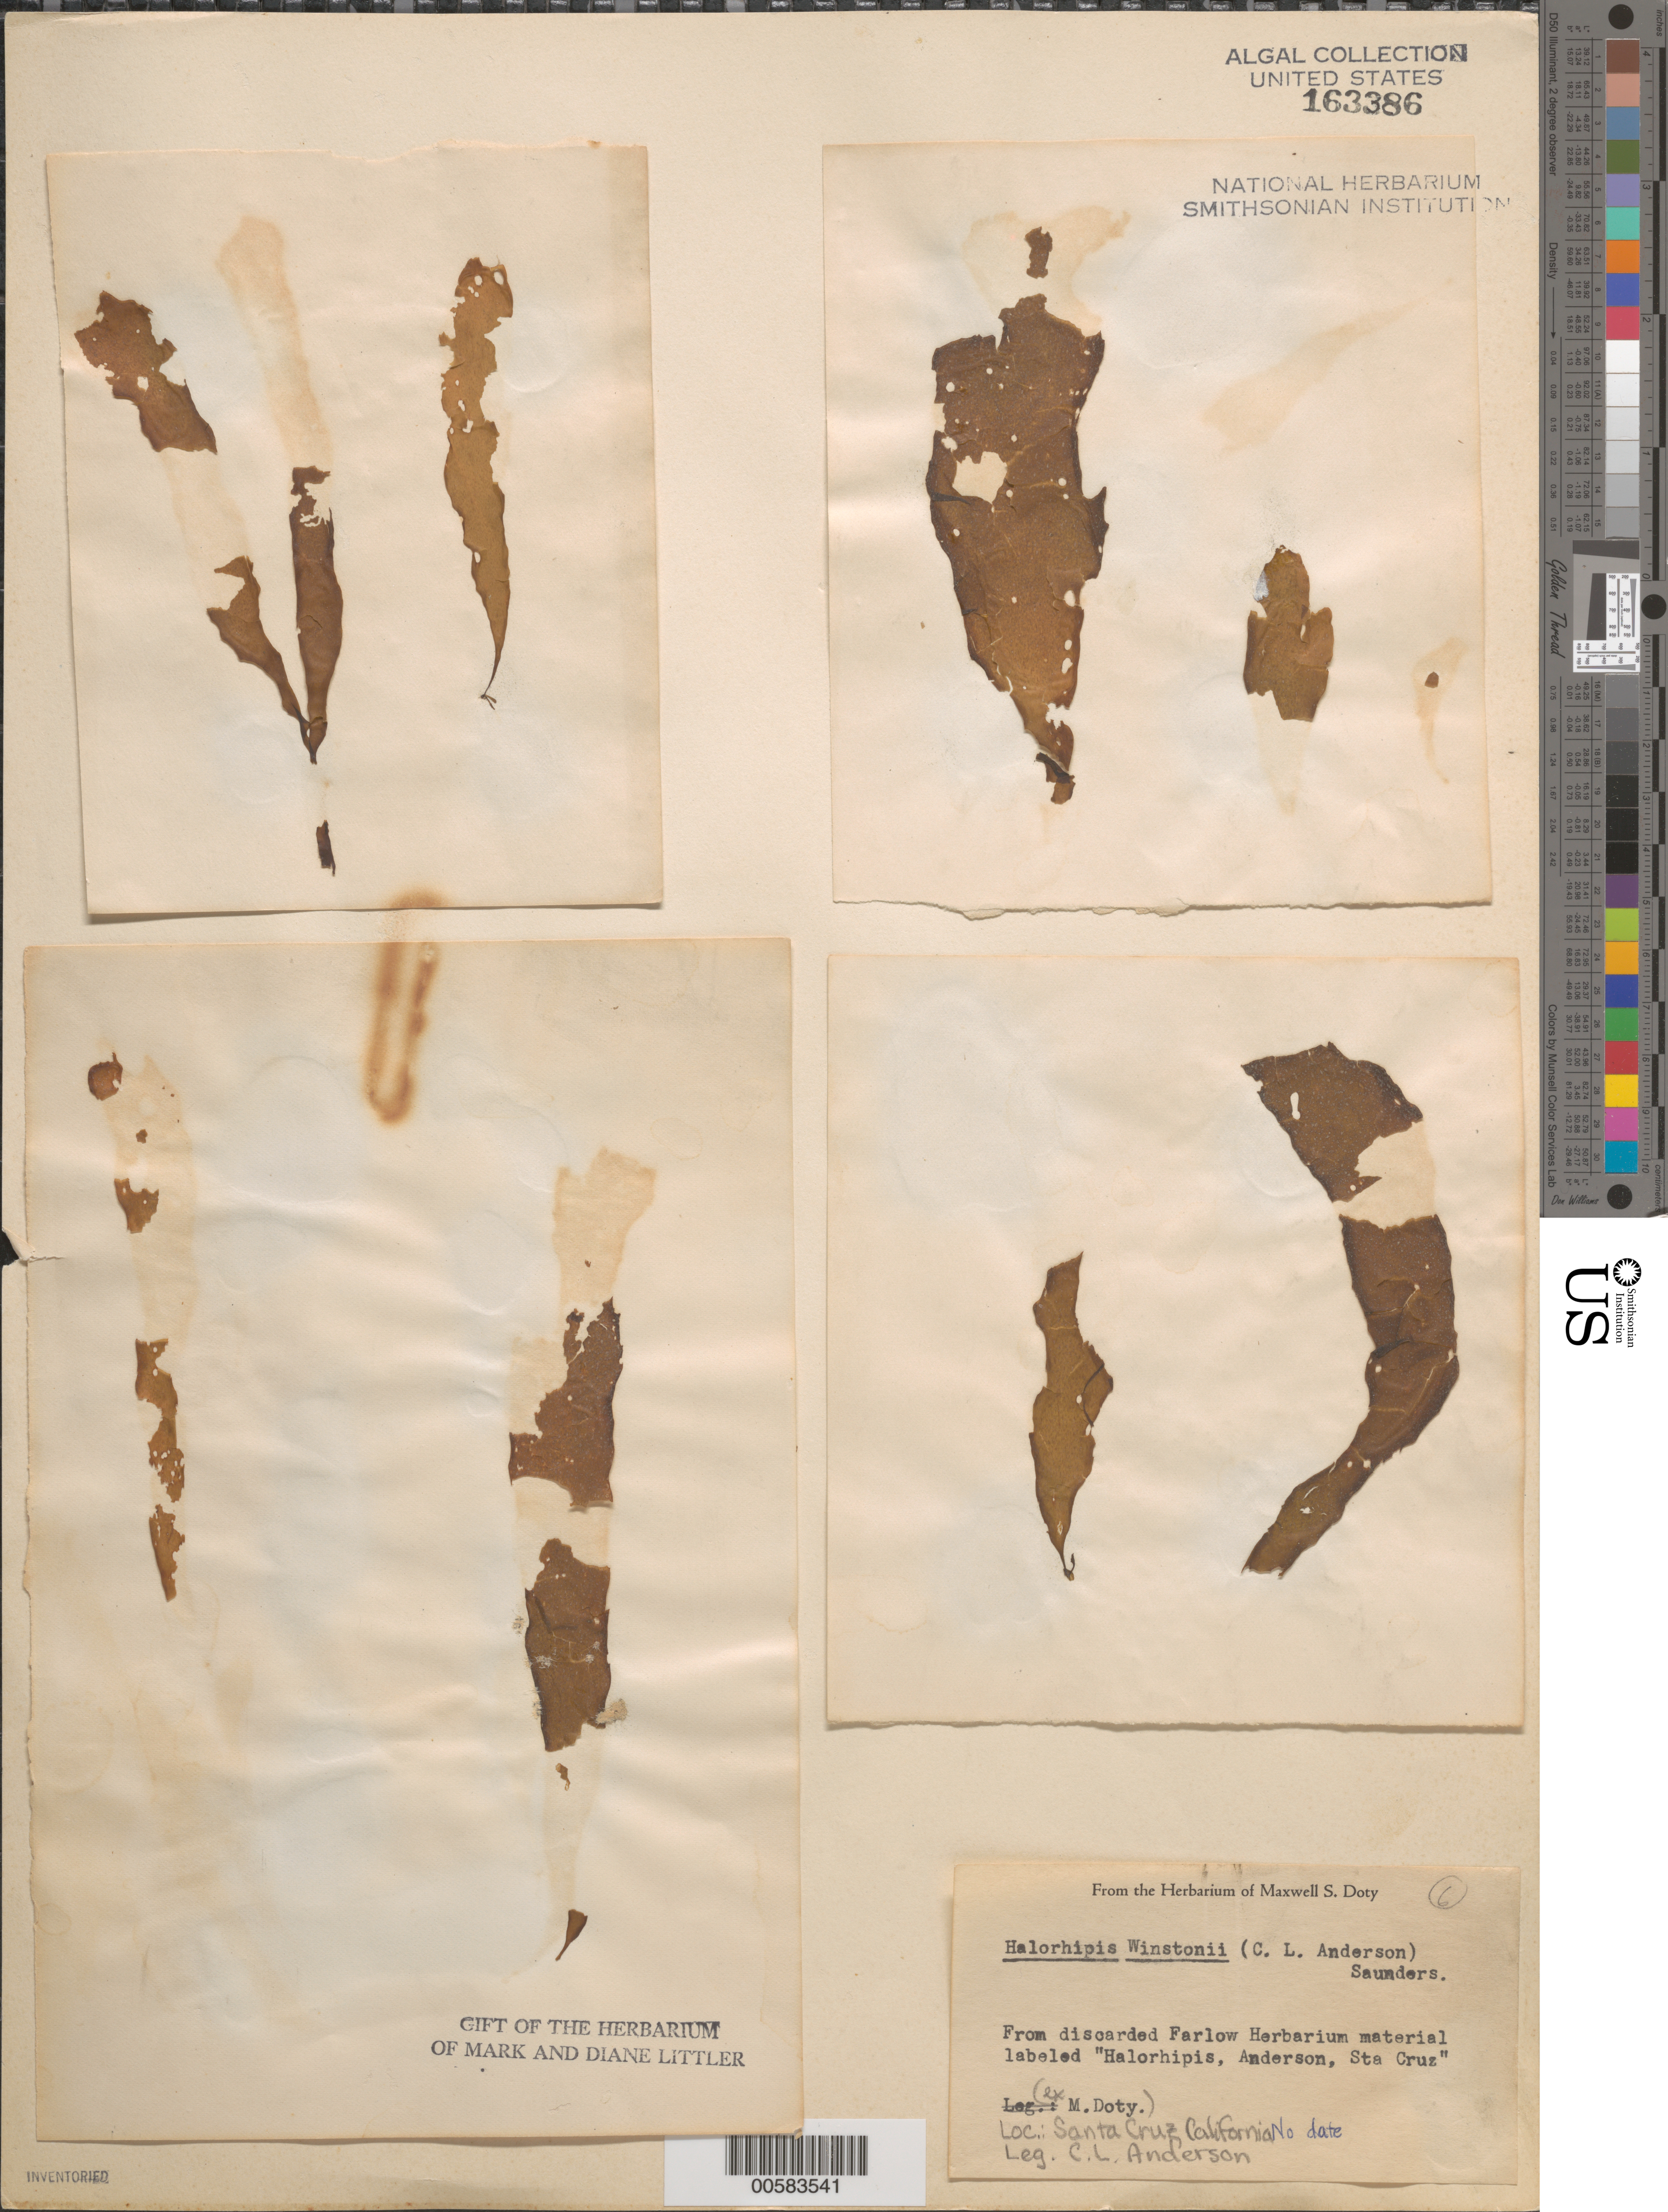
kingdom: Chromista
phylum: Ochrophyta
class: Phaeophyceae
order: Dictyosiphonales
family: Punctariaceae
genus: Halorhipis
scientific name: Halorhipis winstonii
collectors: C. L. Anderson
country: United States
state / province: California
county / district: Santa Cruz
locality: Santa Cruz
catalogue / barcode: US 163386